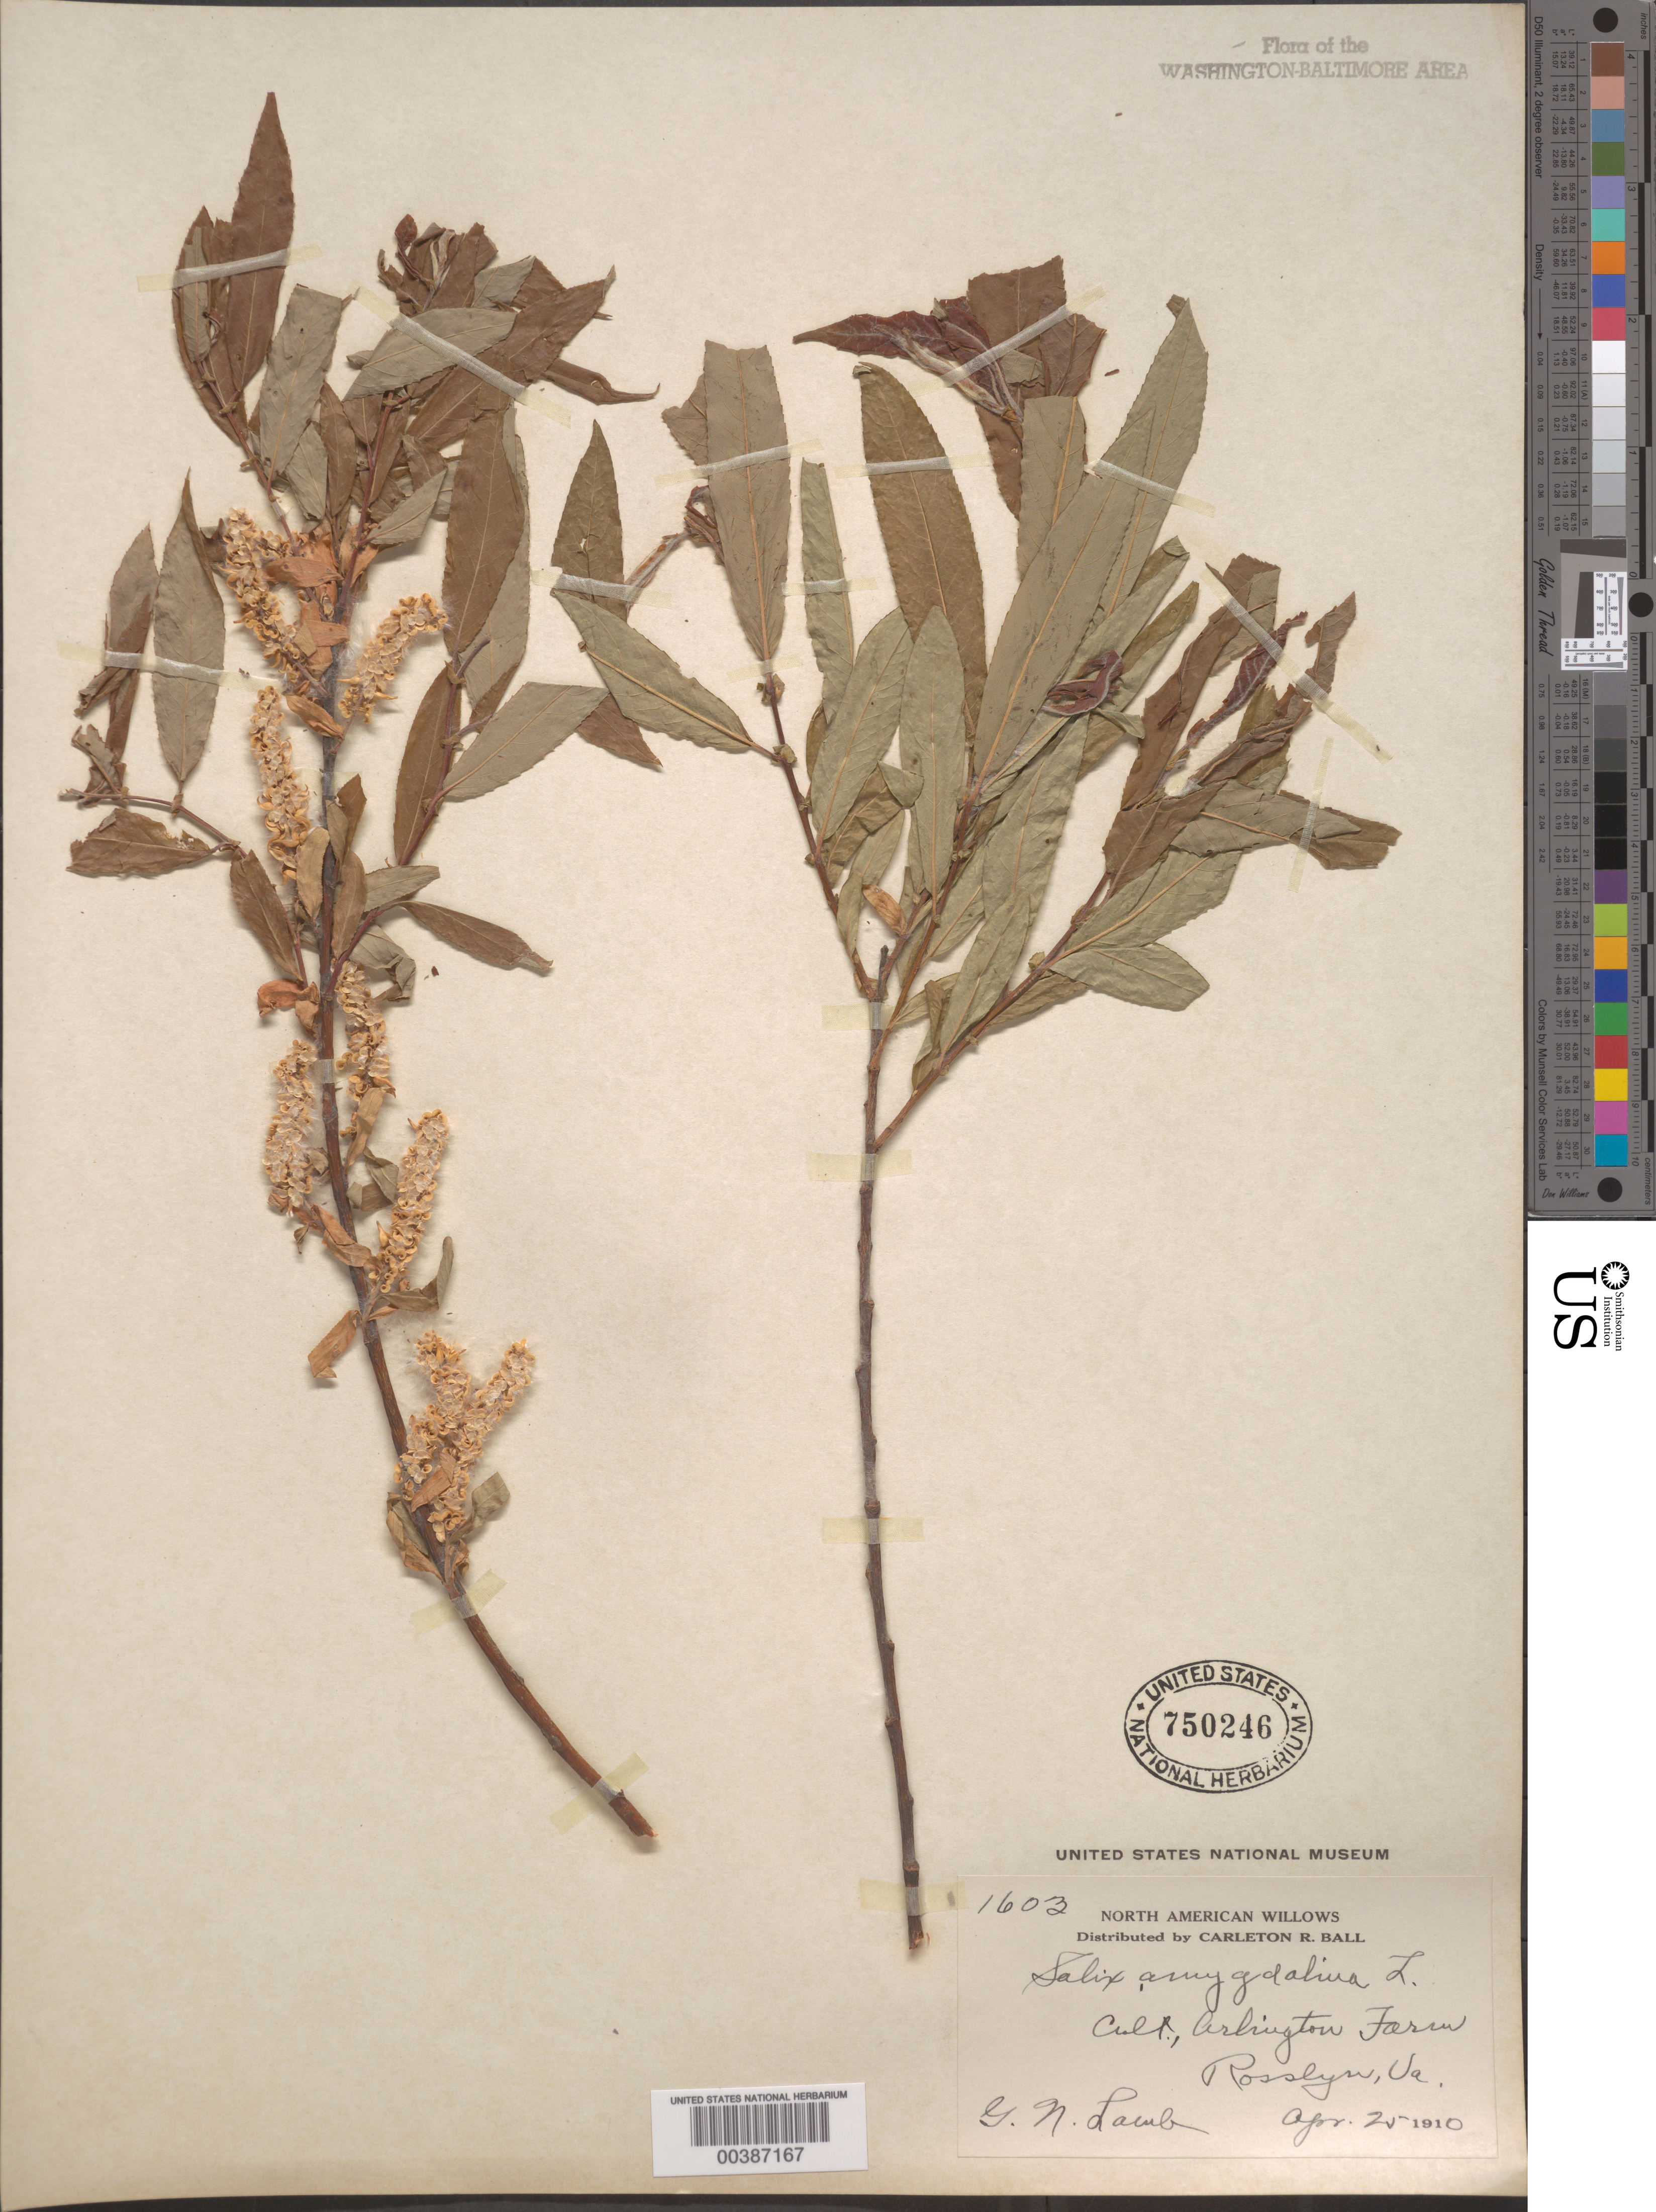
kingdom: Plantae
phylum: Tracheophyta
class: Magnoliopsida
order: Malpighiales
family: Salicaceae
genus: Salix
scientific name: Salix sp.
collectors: G. N. Lamb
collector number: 1603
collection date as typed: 25 Apr 1910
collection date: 1910-04-25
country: United States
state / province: Virginia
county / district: Arlington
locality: Arlington Farm Rosslyn, Cult.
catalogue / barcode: US 750246